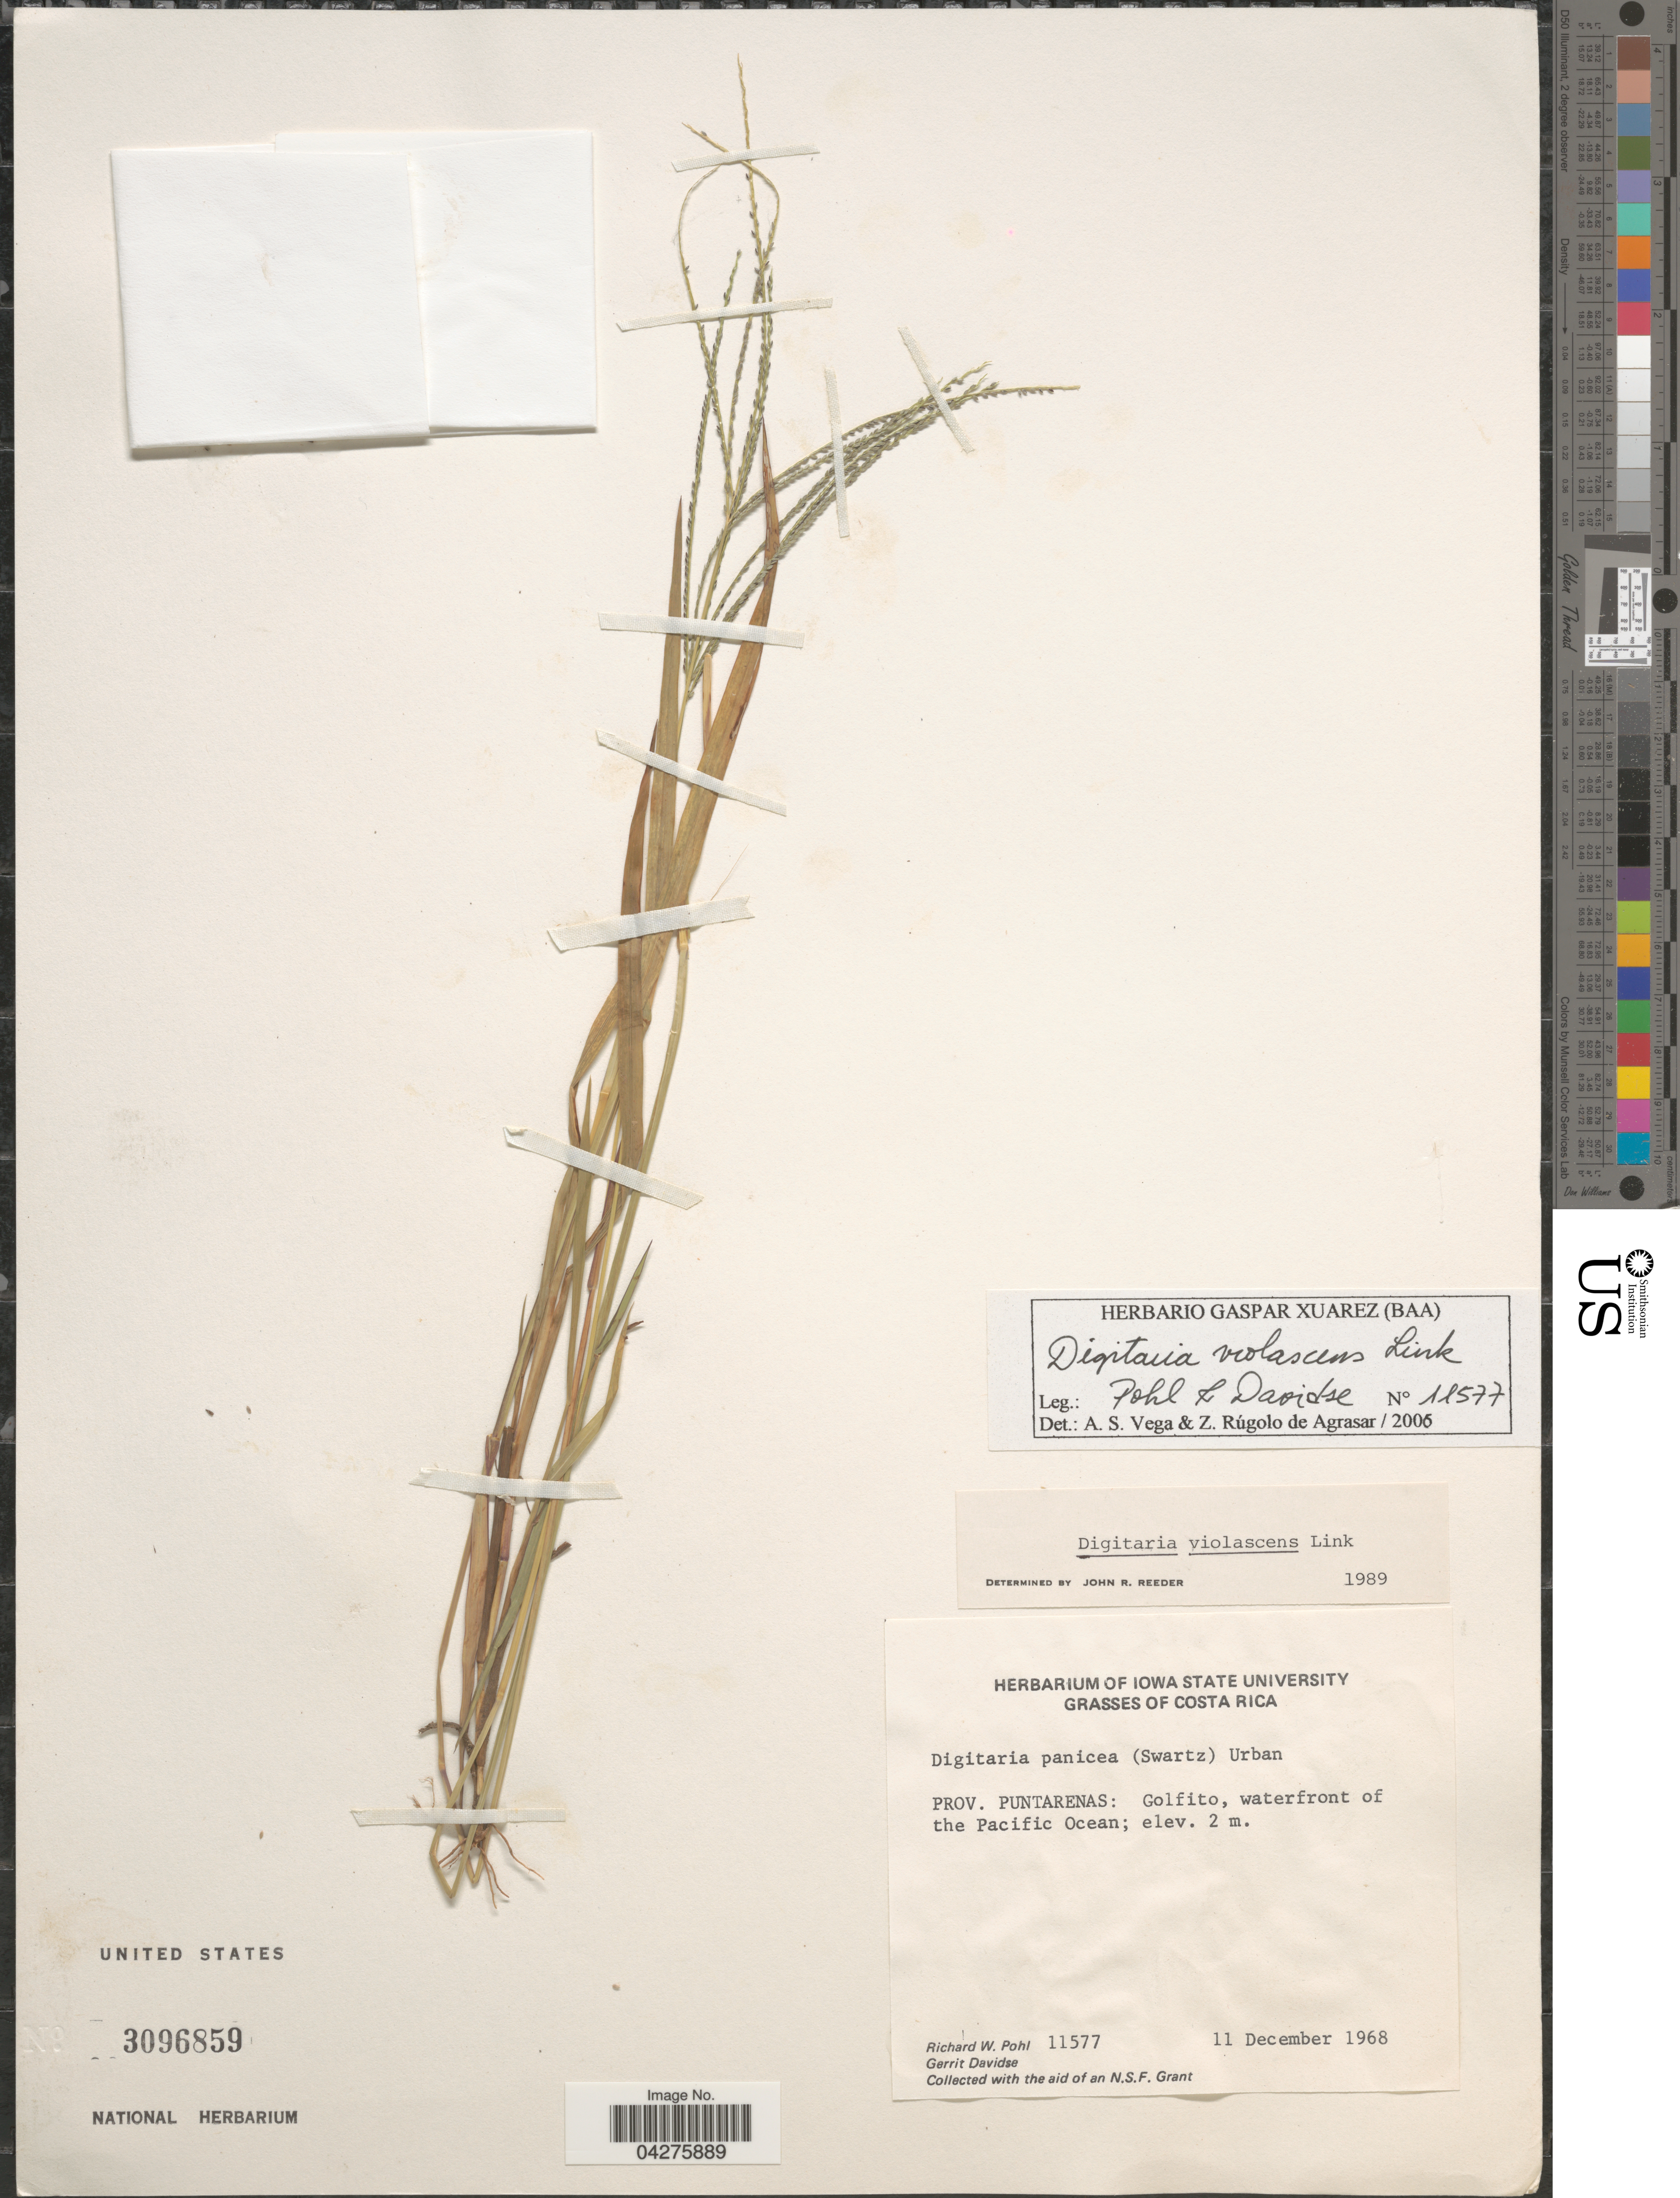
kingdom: Plantae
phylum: Tracheophyta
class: Liliopsida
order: Poales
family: Poaceae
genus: Digitaria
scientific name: Digitaria violascens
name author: Link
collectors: R. W. Pohl & G. Davidse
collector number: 11577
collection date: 1968-12-11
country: Costa Rica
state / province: Puntarenas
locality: Golfito, waterfront of the Pacific Ocean.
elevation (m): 2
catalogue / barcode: US 3096859